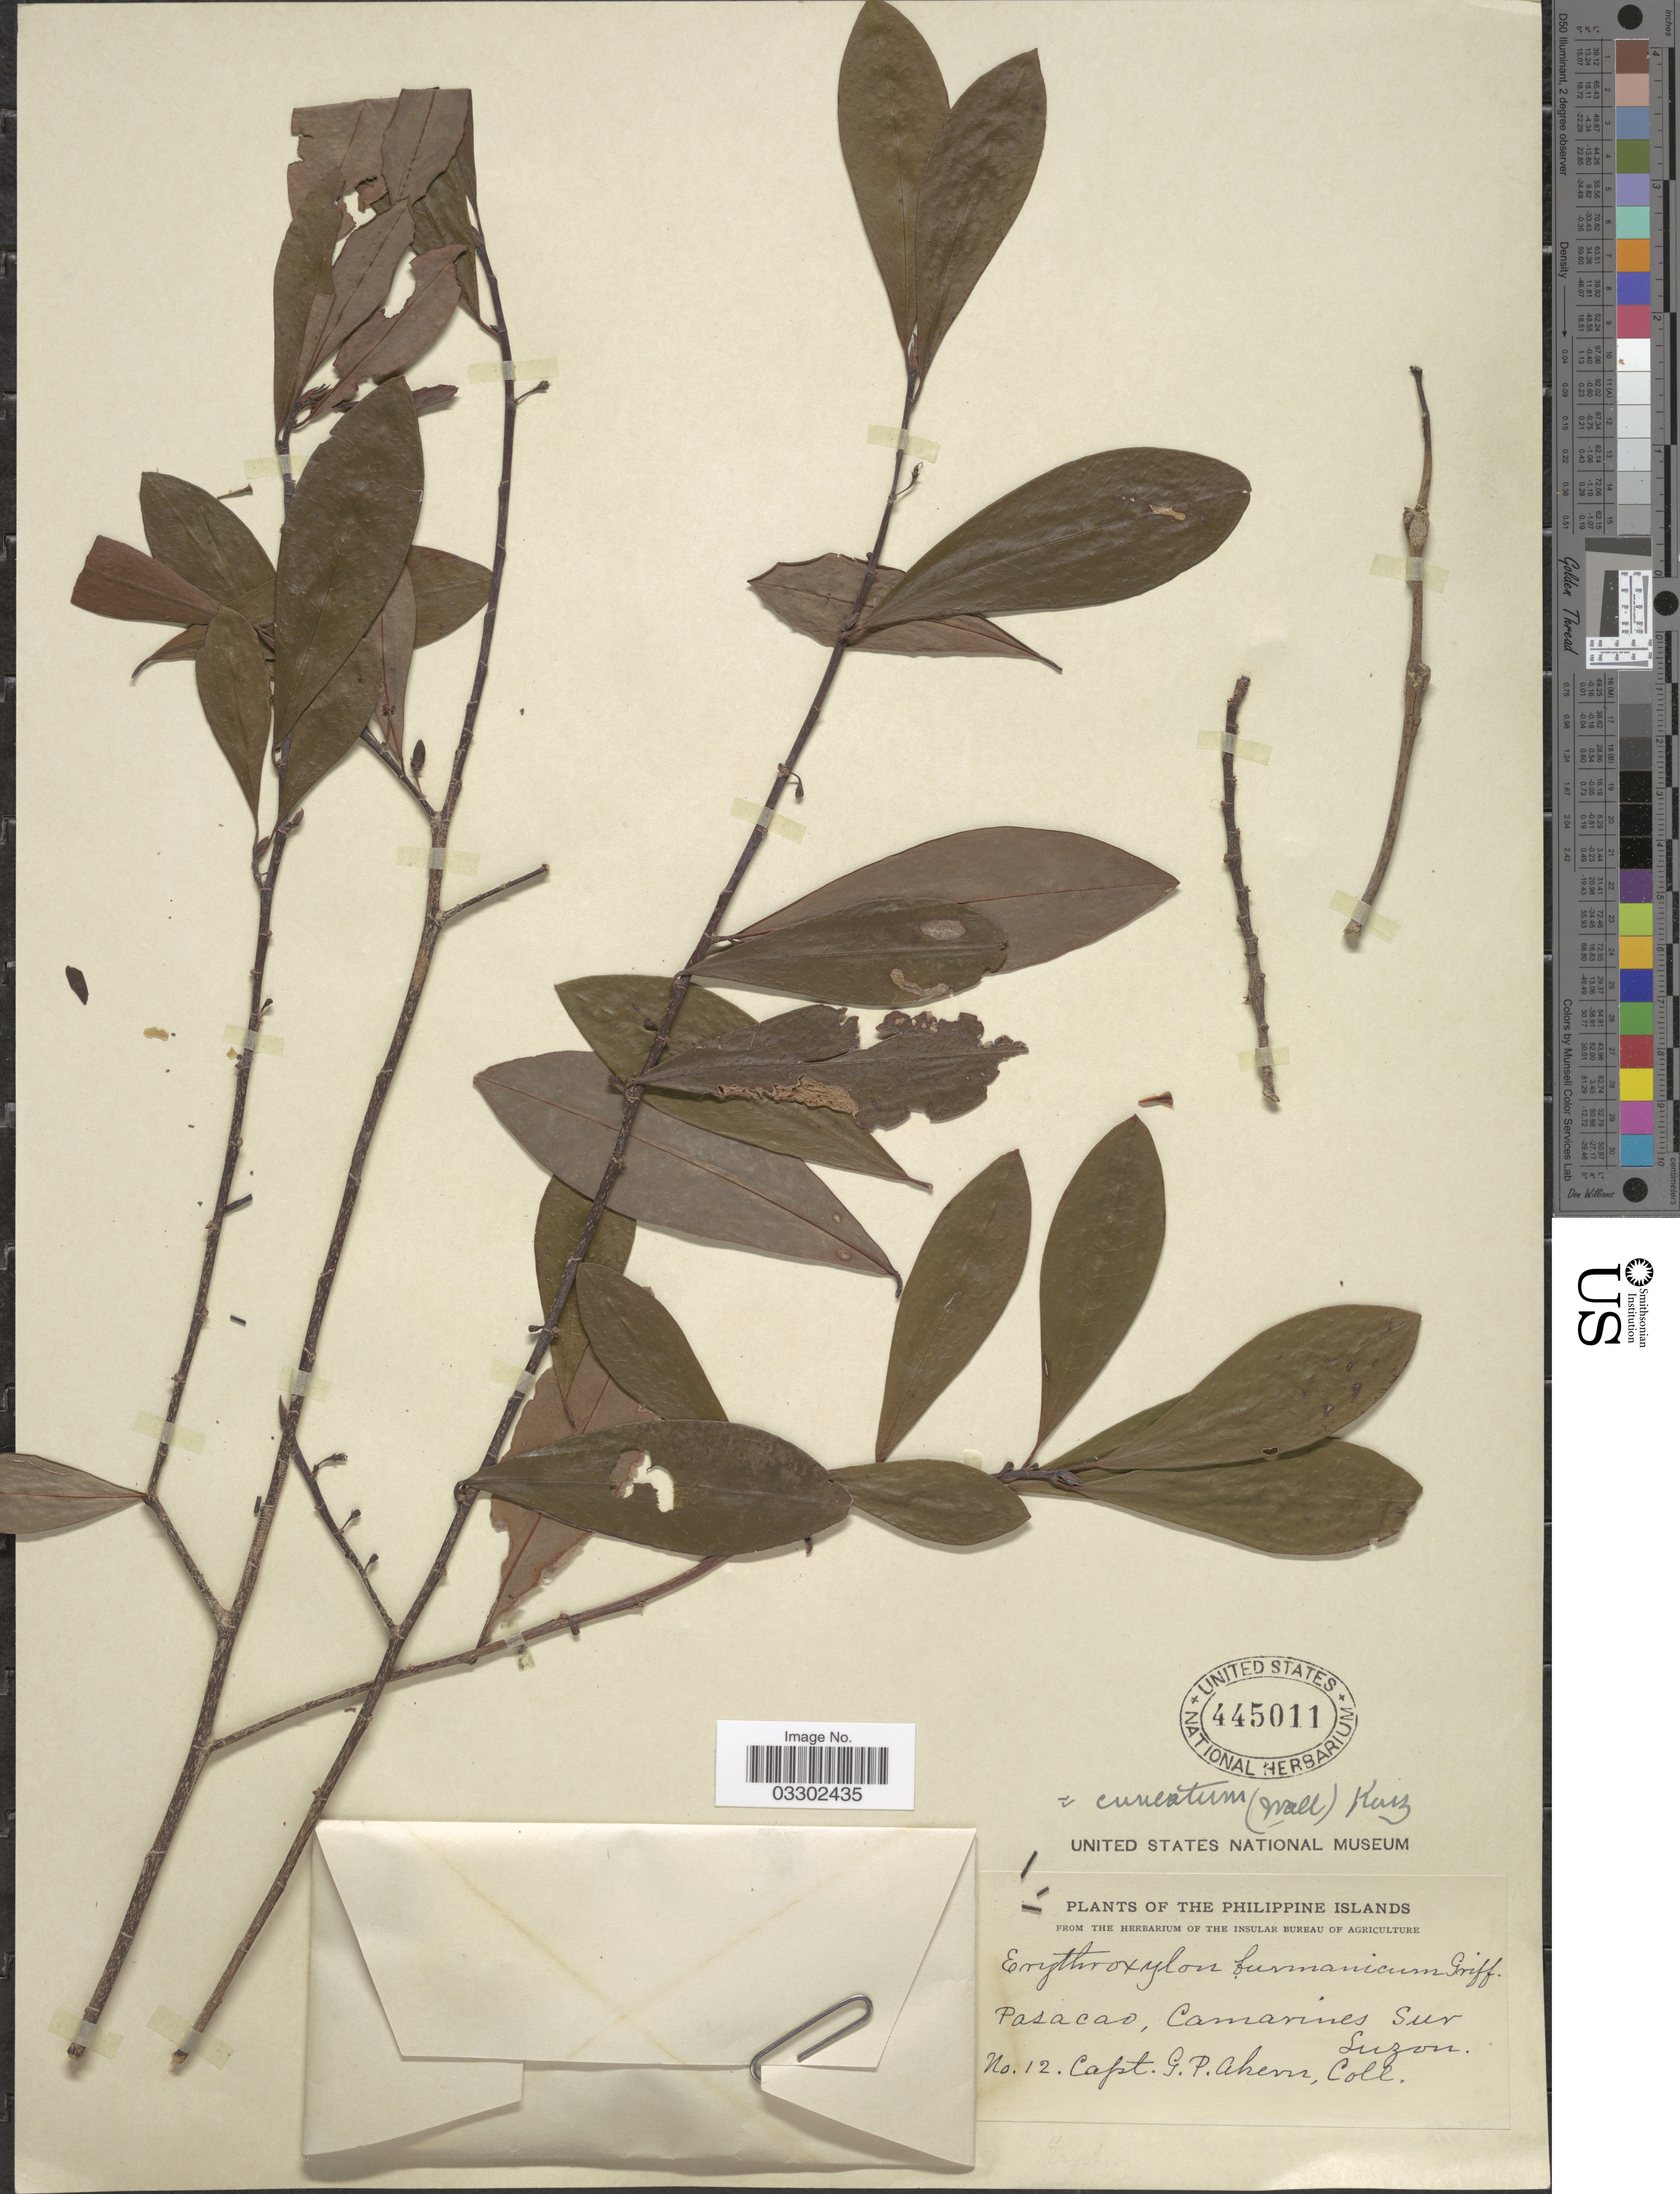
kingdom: Plantae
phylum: Tracheophyta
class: Magnoliopsida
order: Malpighiales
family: Erythroxylaceae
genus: Erythroxylum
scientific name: Erythroxylum cuneatum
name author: (Miq.) Kurz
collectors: G. Ahern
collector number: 12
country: Philippines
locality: Pasacao, Camarines Sur, Luzon.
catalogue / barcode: US 445011